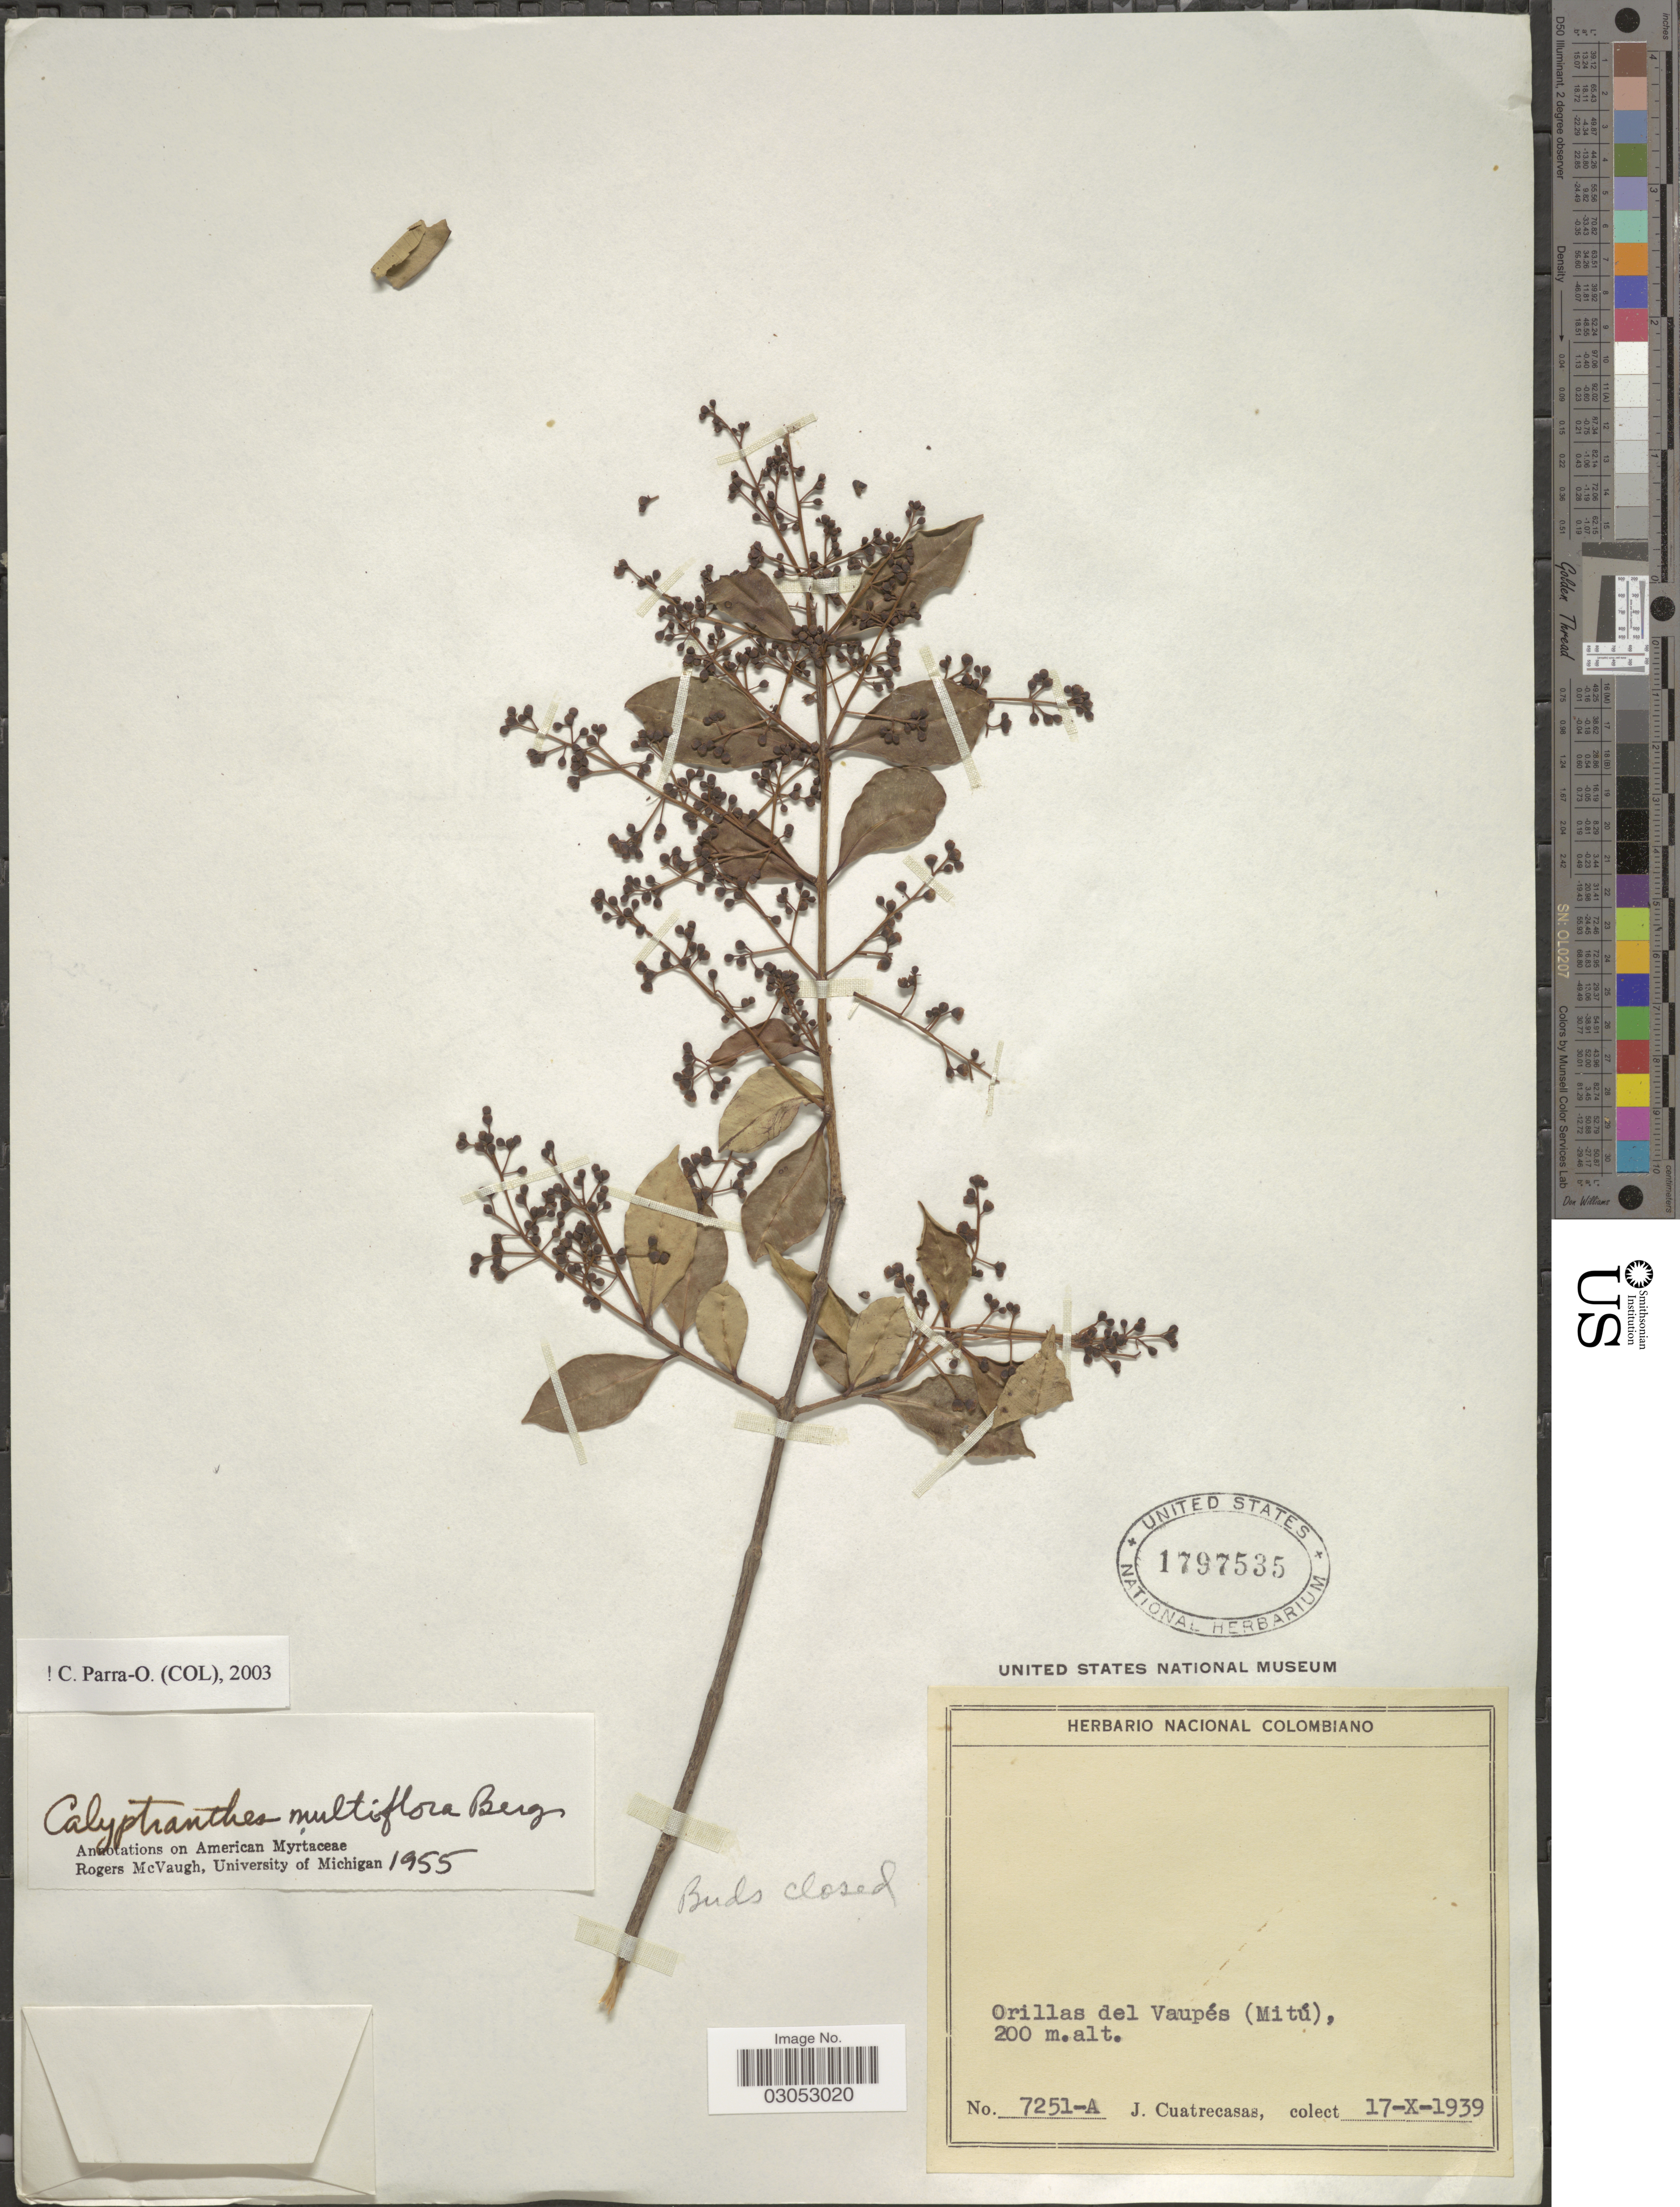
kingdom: Plantae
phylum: Tracheophyta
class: Magnoliopsida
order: Myrtales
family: Myrtaceae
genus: Myrcia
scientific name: Myrcia florifera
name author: (McVaugh) Gaem & E. Lucas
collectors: J. Cuatrecasas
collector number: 7251-A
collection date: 1939-10-17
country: Colombia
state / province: Vaupés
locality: Orillas del Vaupés (Mitú).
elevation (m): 200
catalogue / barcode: US 1797535